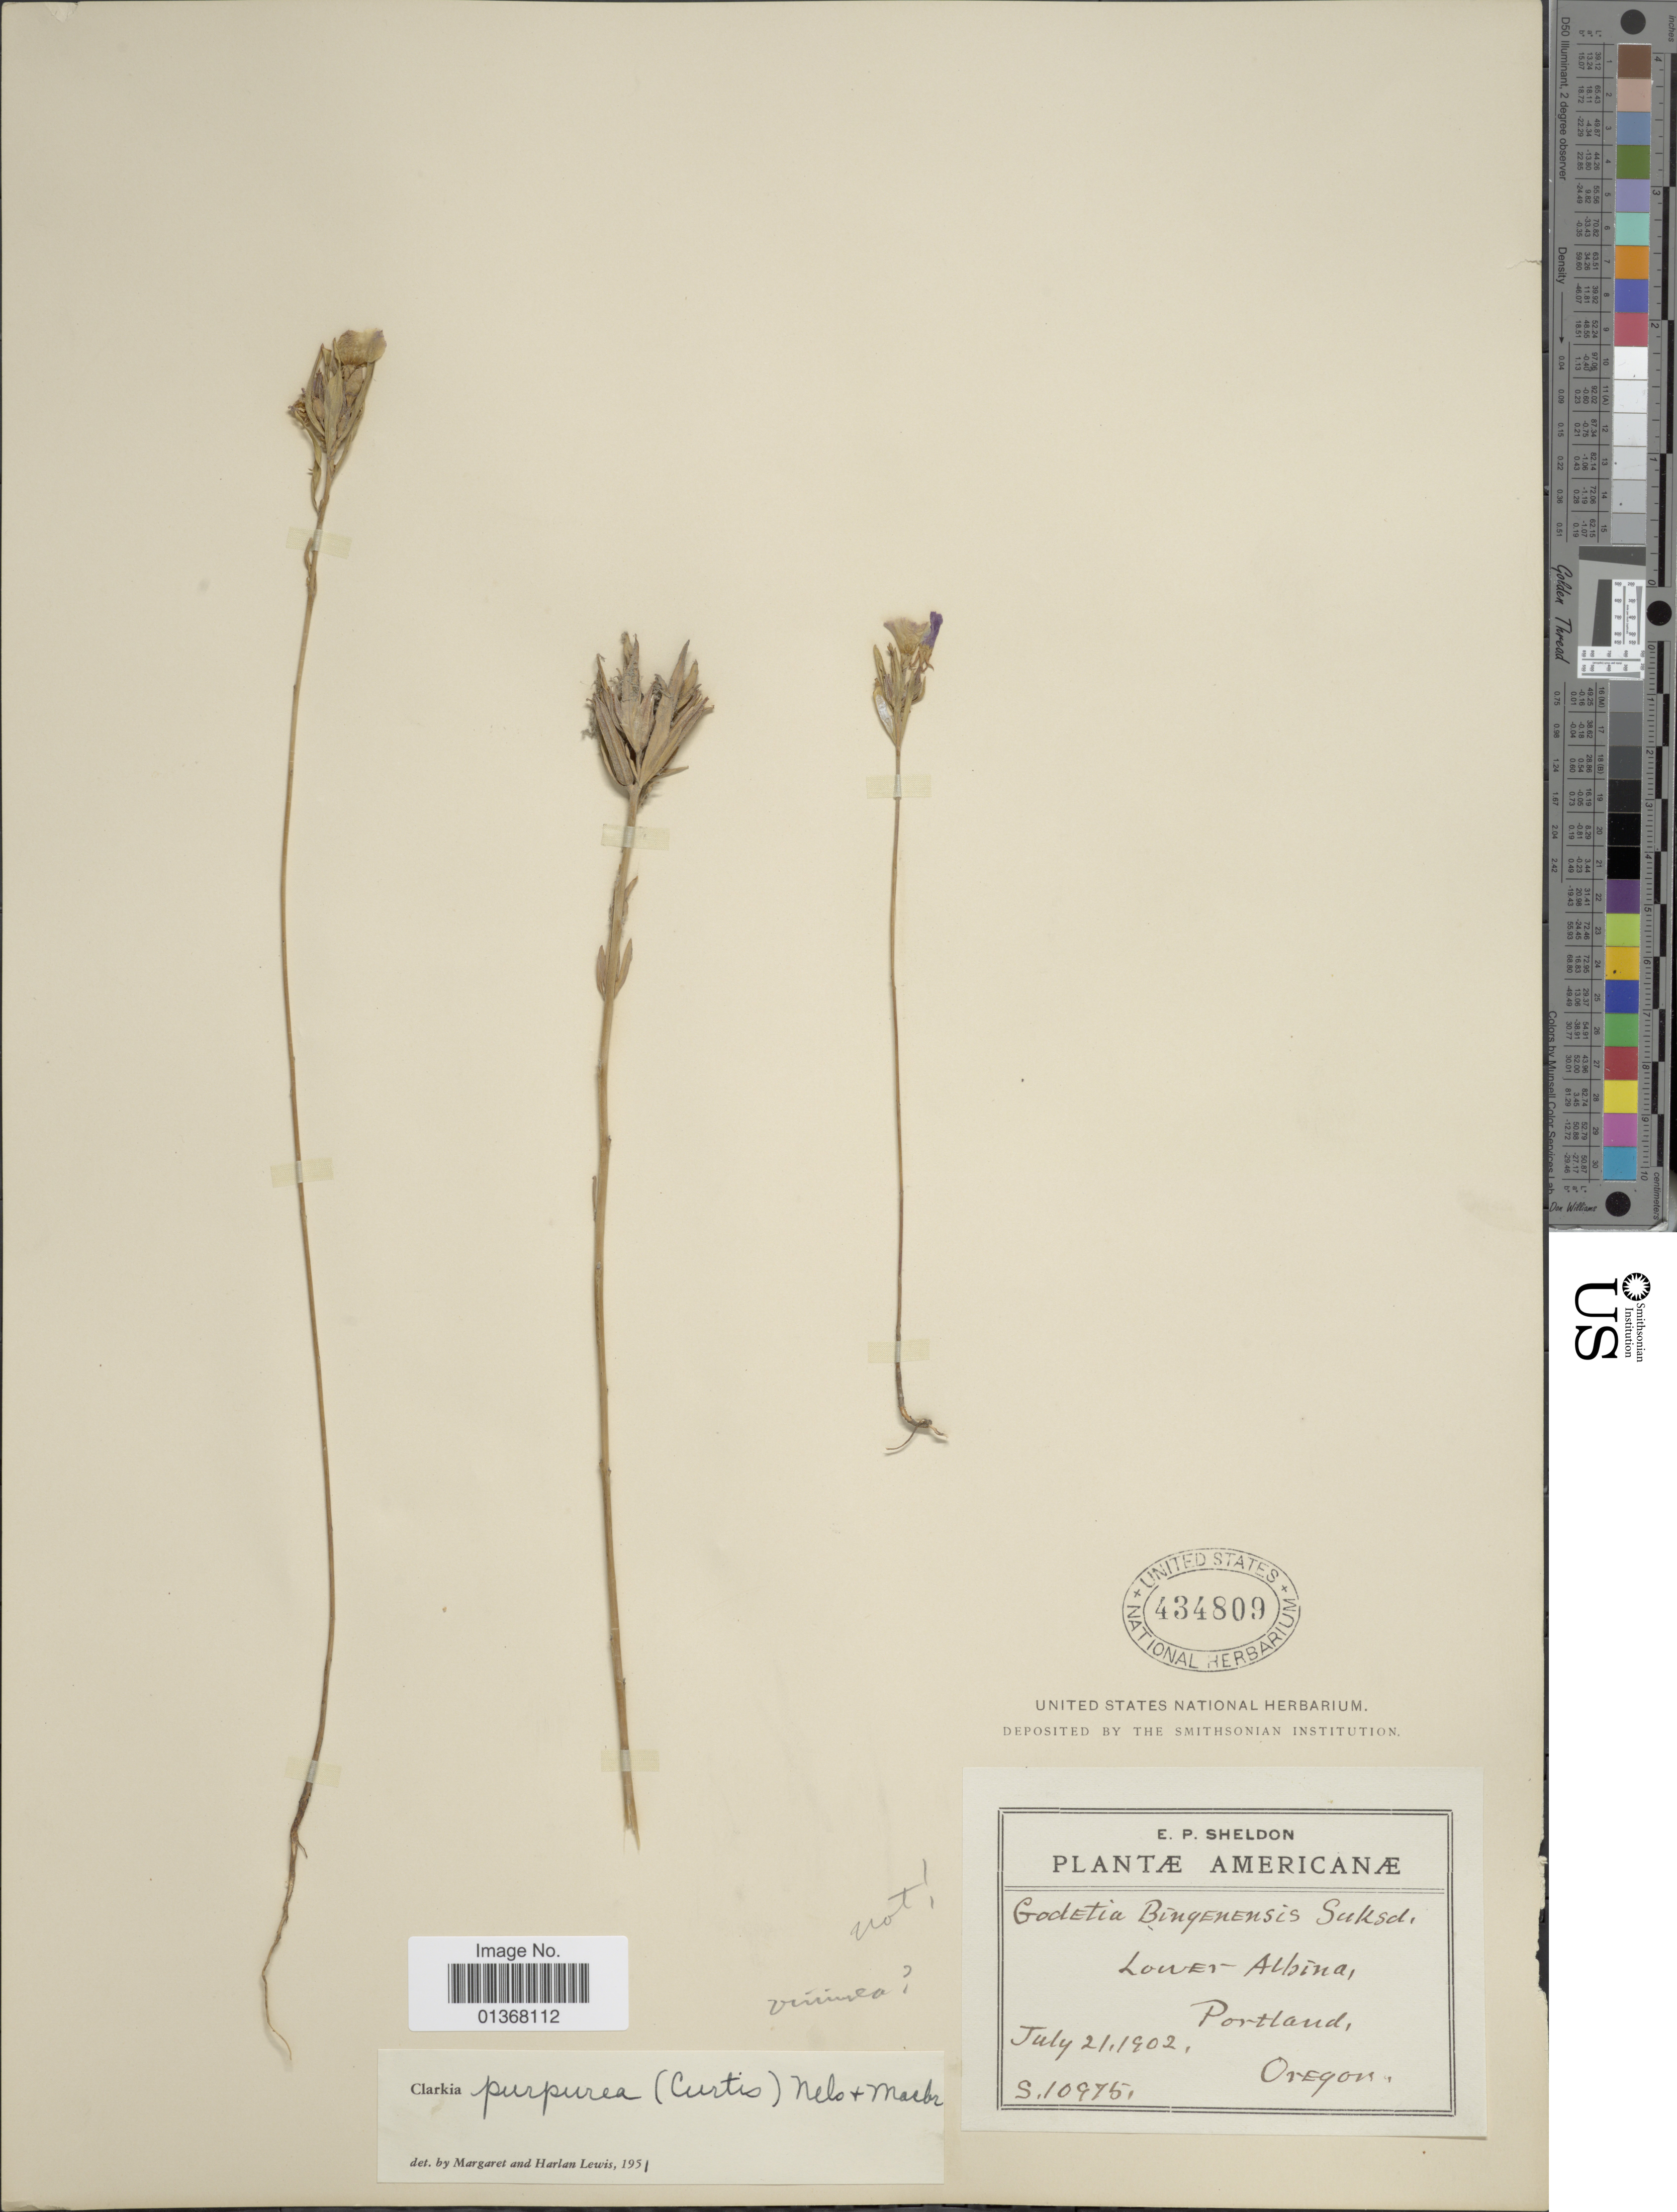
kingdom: Plantae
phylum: Tracheophyta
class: Magnoliopsida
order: Myrtales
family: Onagraceae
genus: Clarkia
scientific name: Clarkia pulchella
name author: Pursh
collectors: E. P. Sheldon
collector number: S10975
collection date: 1902-07-21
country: United States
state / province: Oregon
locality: Lower-Albina, Portland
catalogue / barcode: US 434809